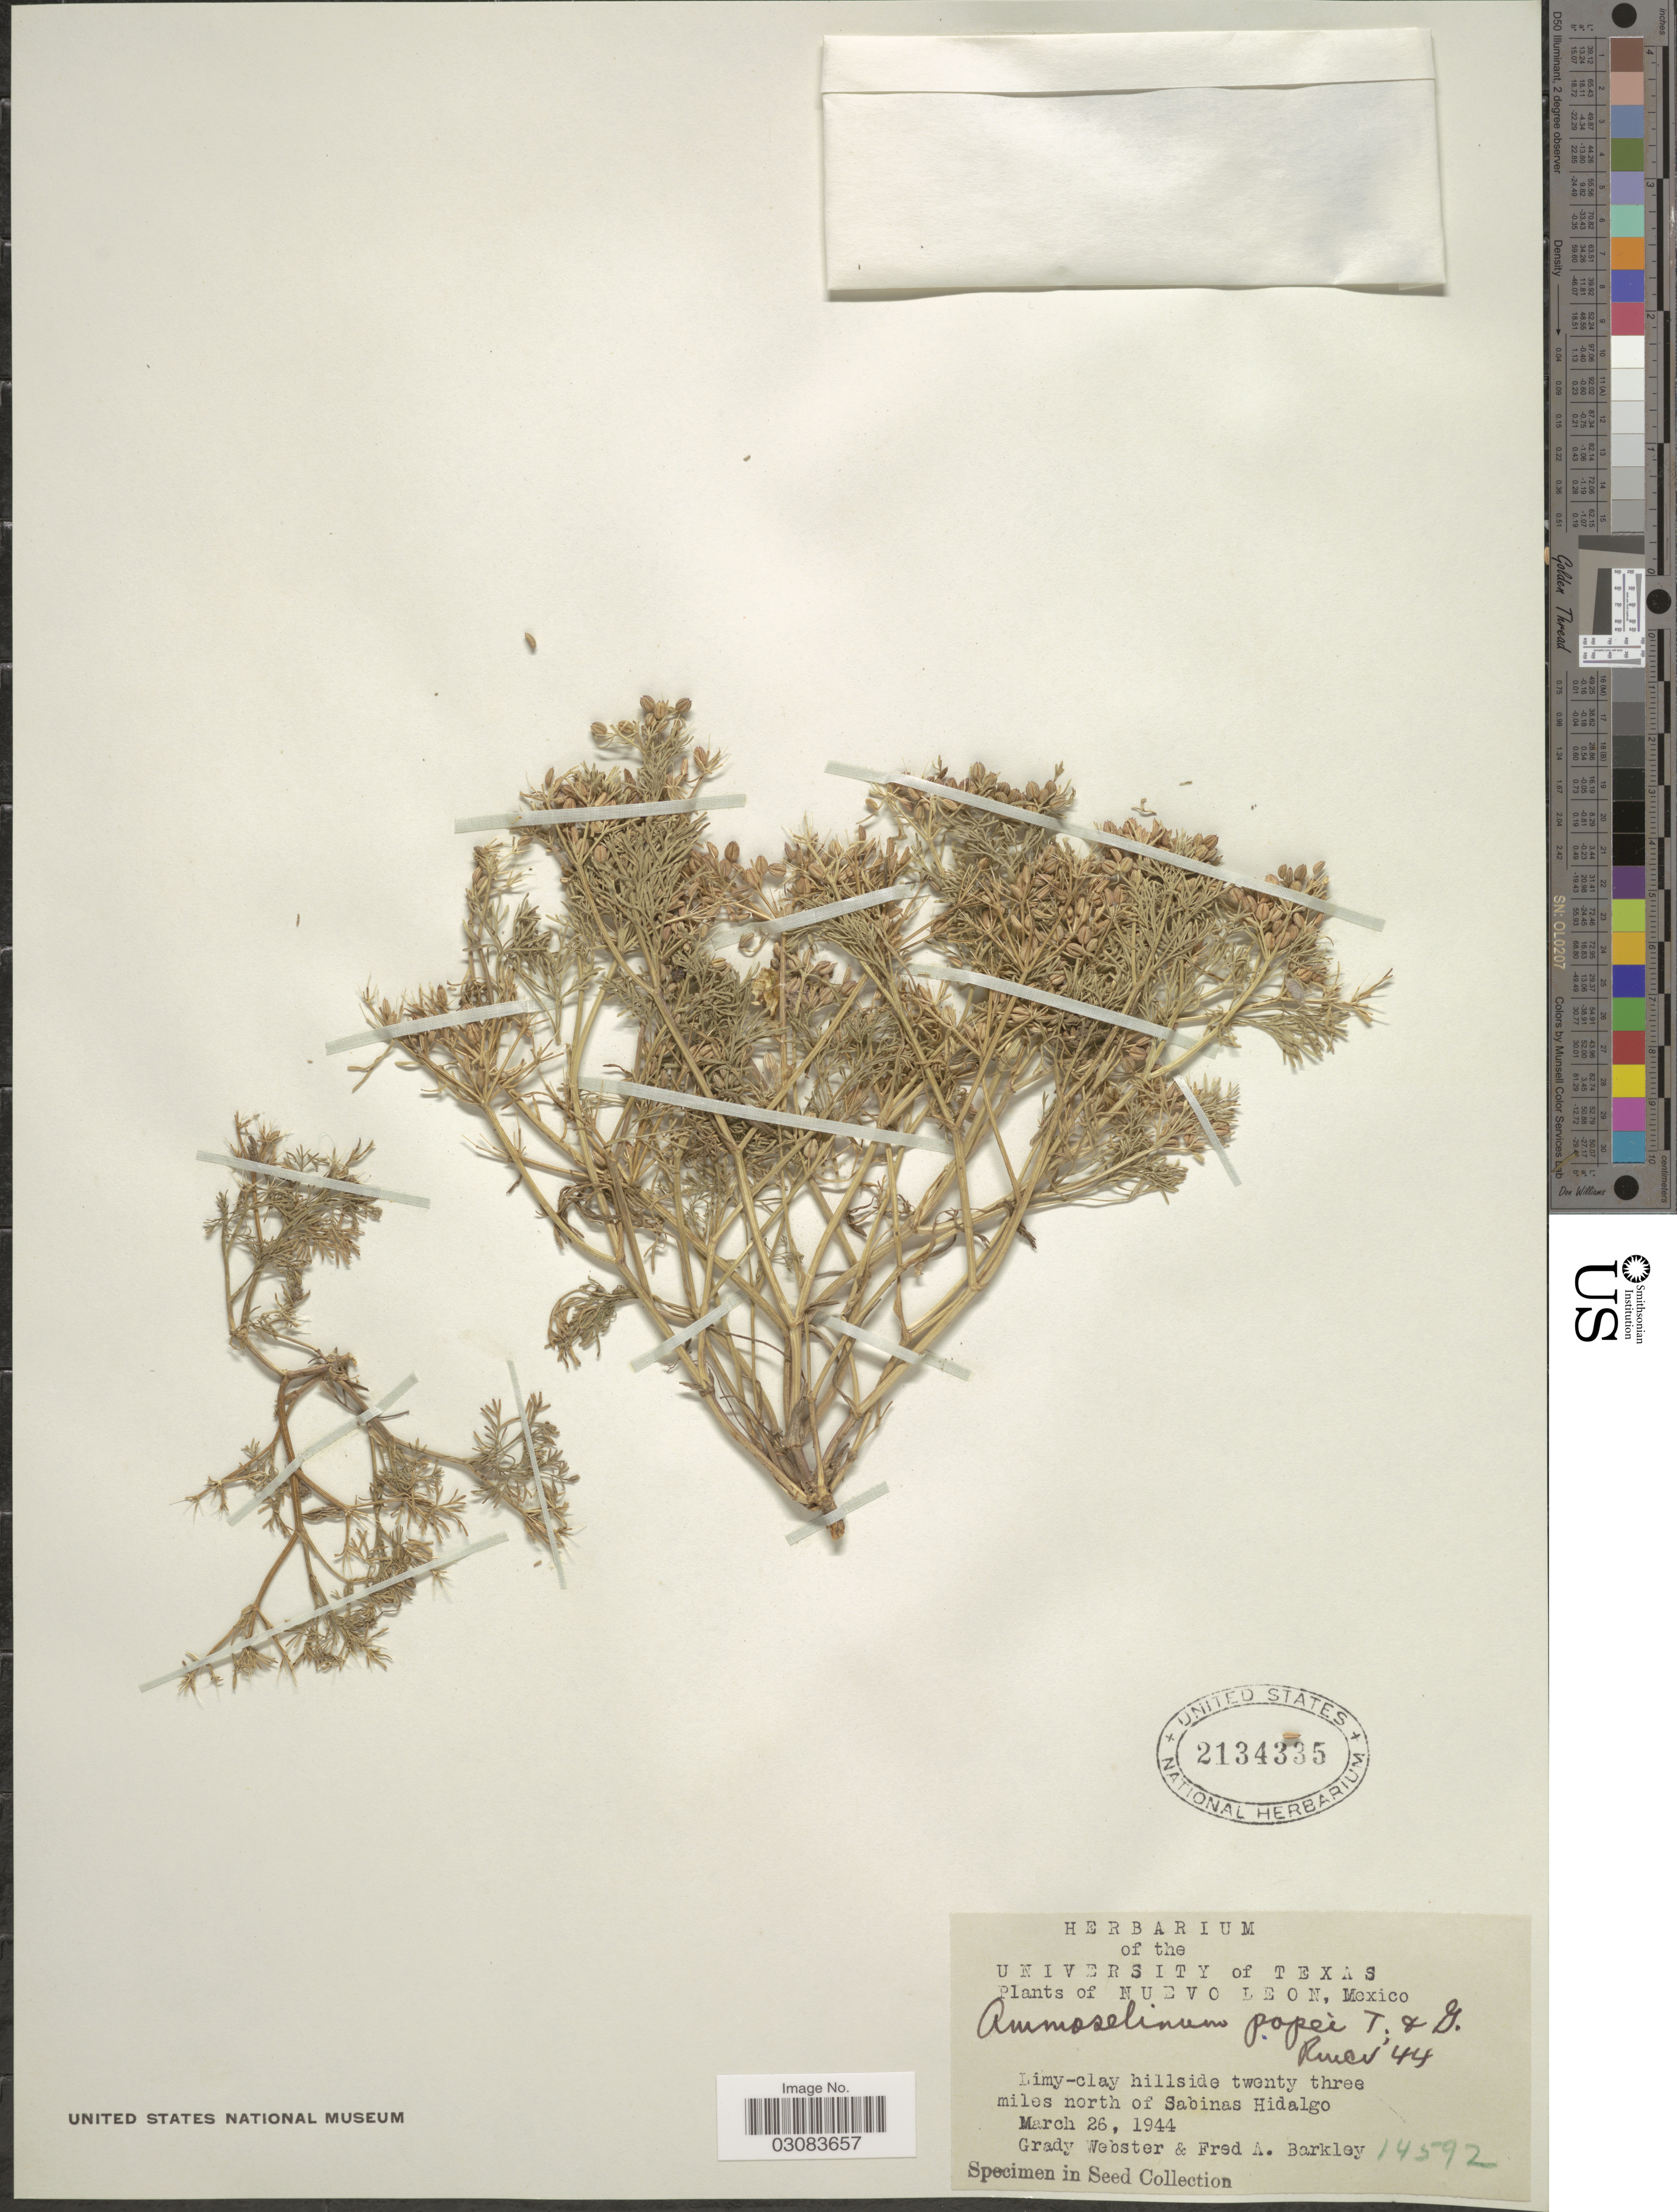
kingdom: Plantae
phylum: Tracheophyta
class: Magnoliopsida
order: Apiales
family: Apiaceae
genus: Ammoselinum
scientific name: Ammoselinum popei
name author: Torr. & A. Gray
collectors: G. L. Webster & F. A. Barkley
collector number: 14592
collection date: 1944-03-26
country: Mexico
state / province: Nuevo León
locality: Lime-clay hillside twenty three miles north of Sabinas Hidalgo.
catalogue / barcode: US 2134335